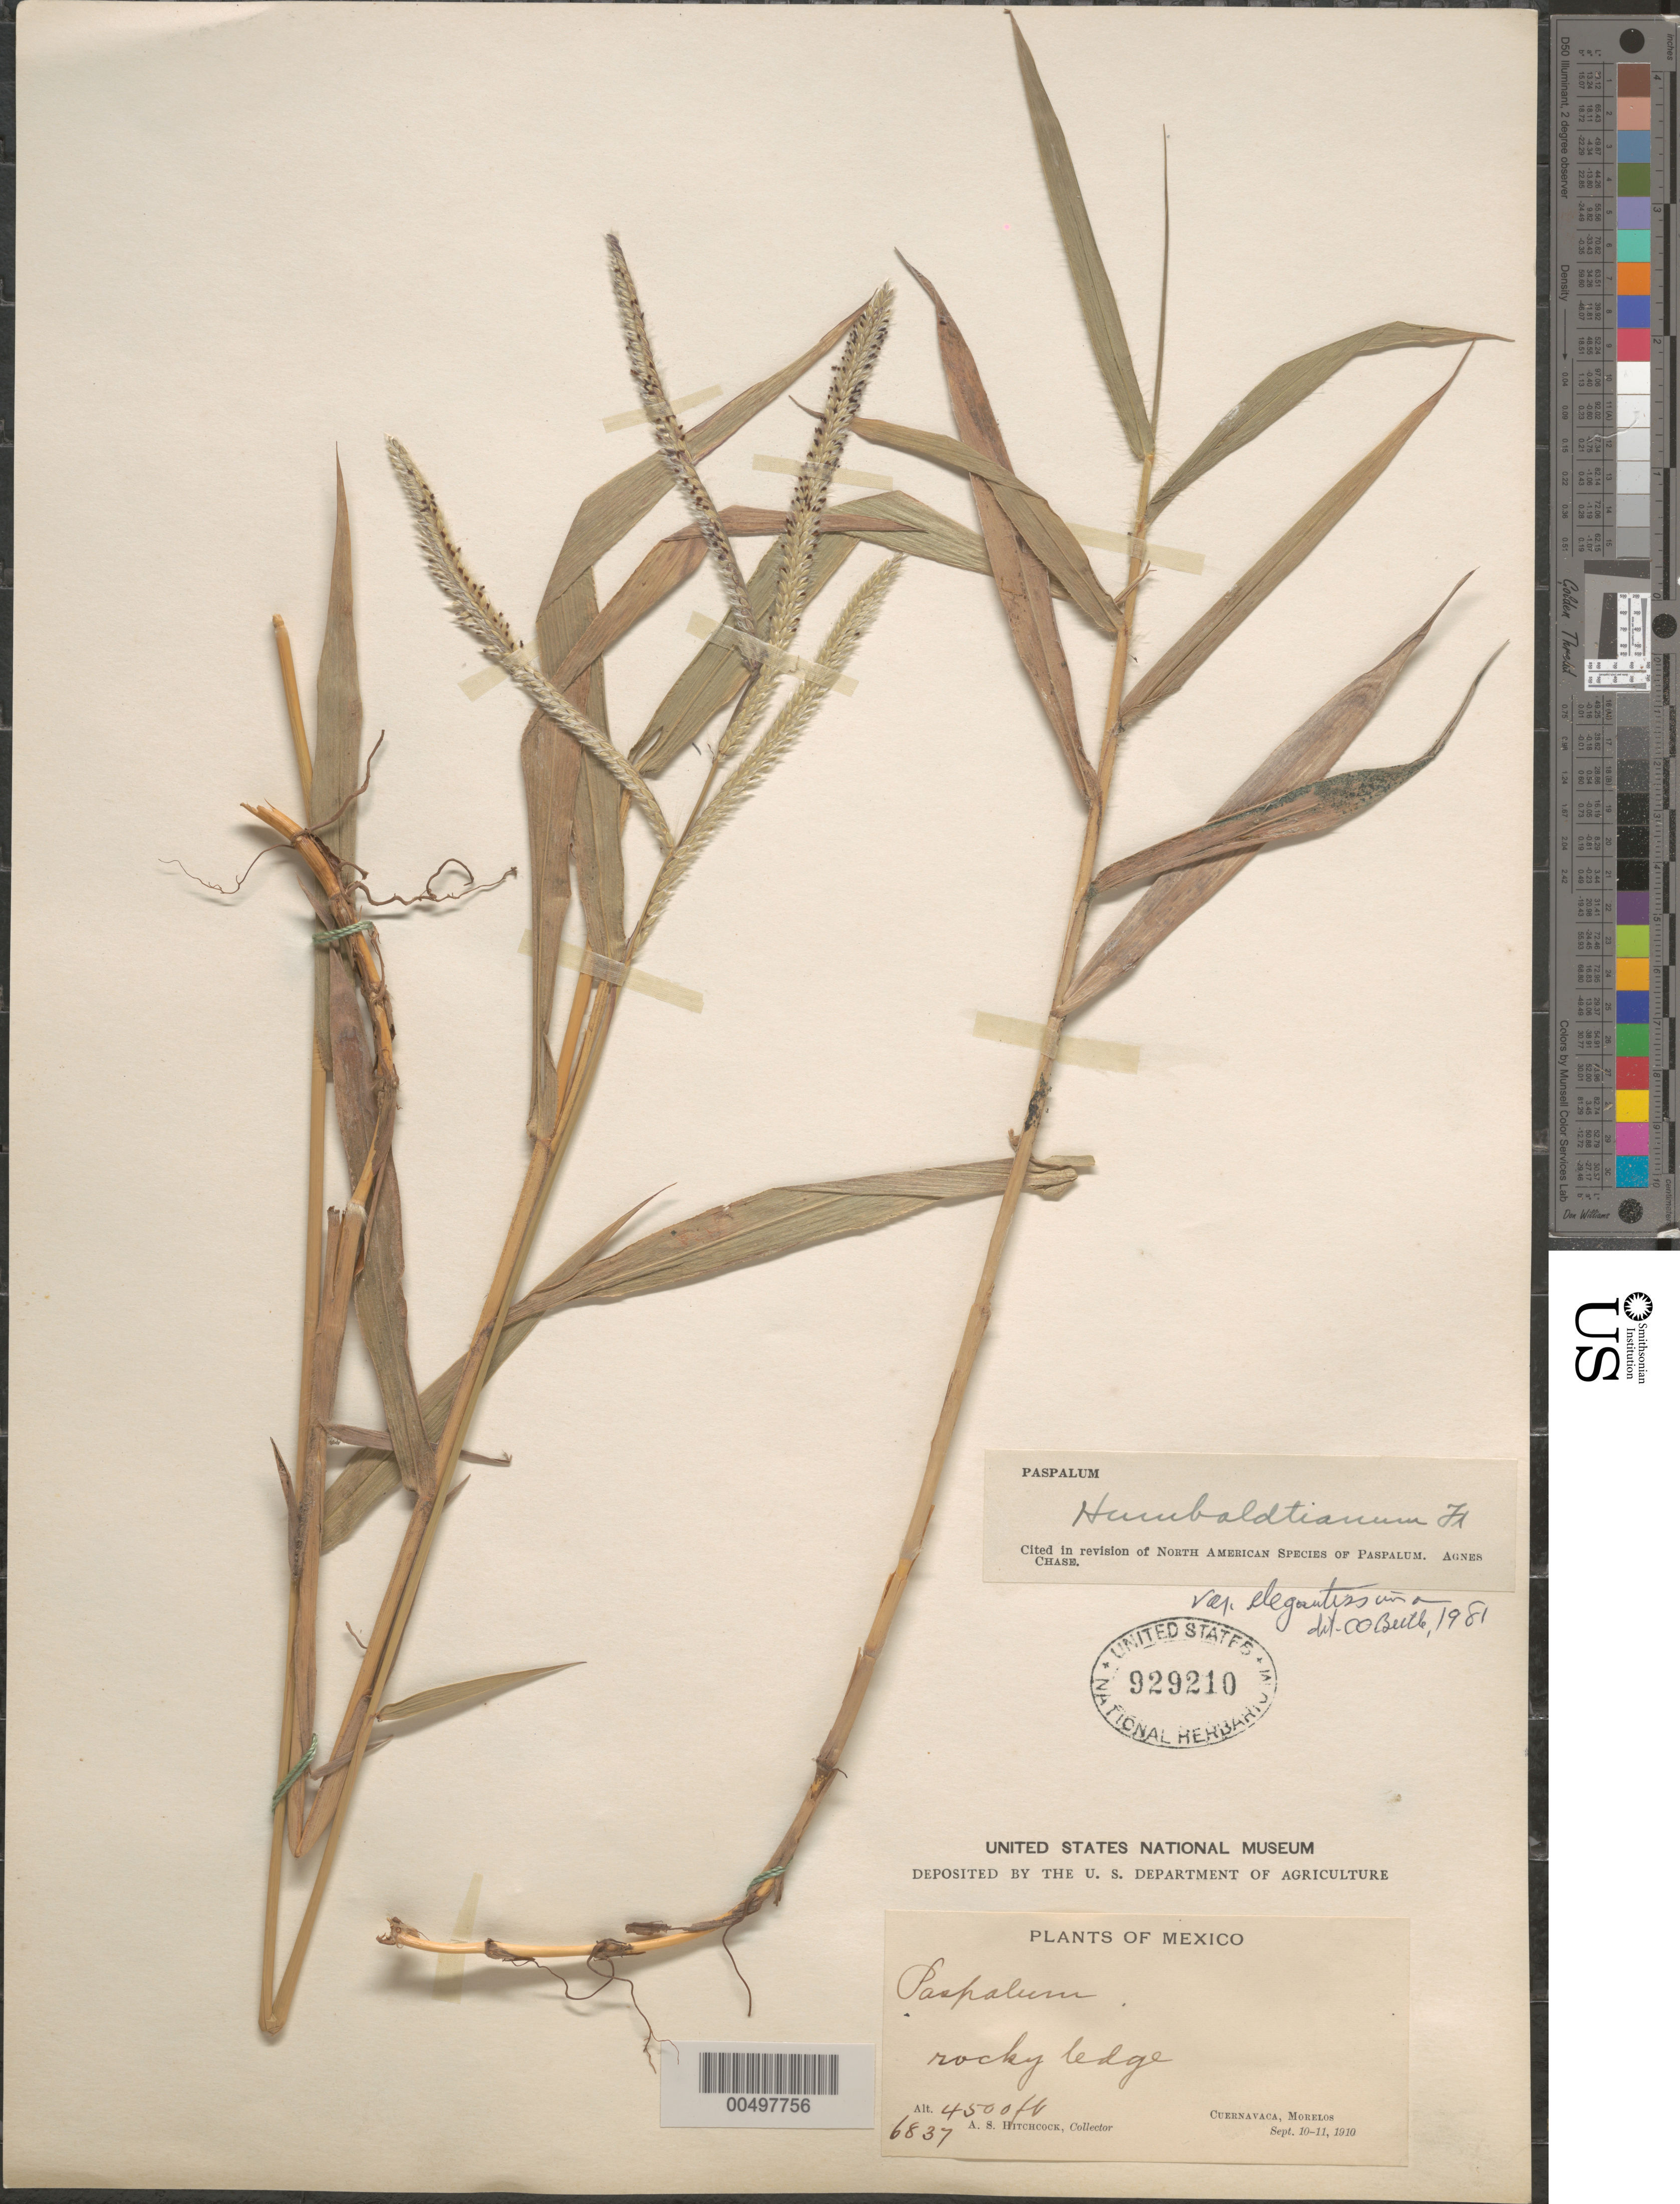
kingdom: Plantae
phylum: Tracheophyta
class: Liliopsida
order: Poales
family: Poaceae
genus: Paspalum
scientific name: Paspalum humboldtianum var. elegantissima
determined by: Beetle, Alan A.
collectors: A. S. Hitchcock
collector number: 6837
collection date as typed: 10 Sep 1910 to 11 Sep 1910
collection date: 1910-09-11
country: Mexico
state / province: Morelos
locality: Cuernavaca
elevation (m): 1372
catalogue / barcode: US 929210